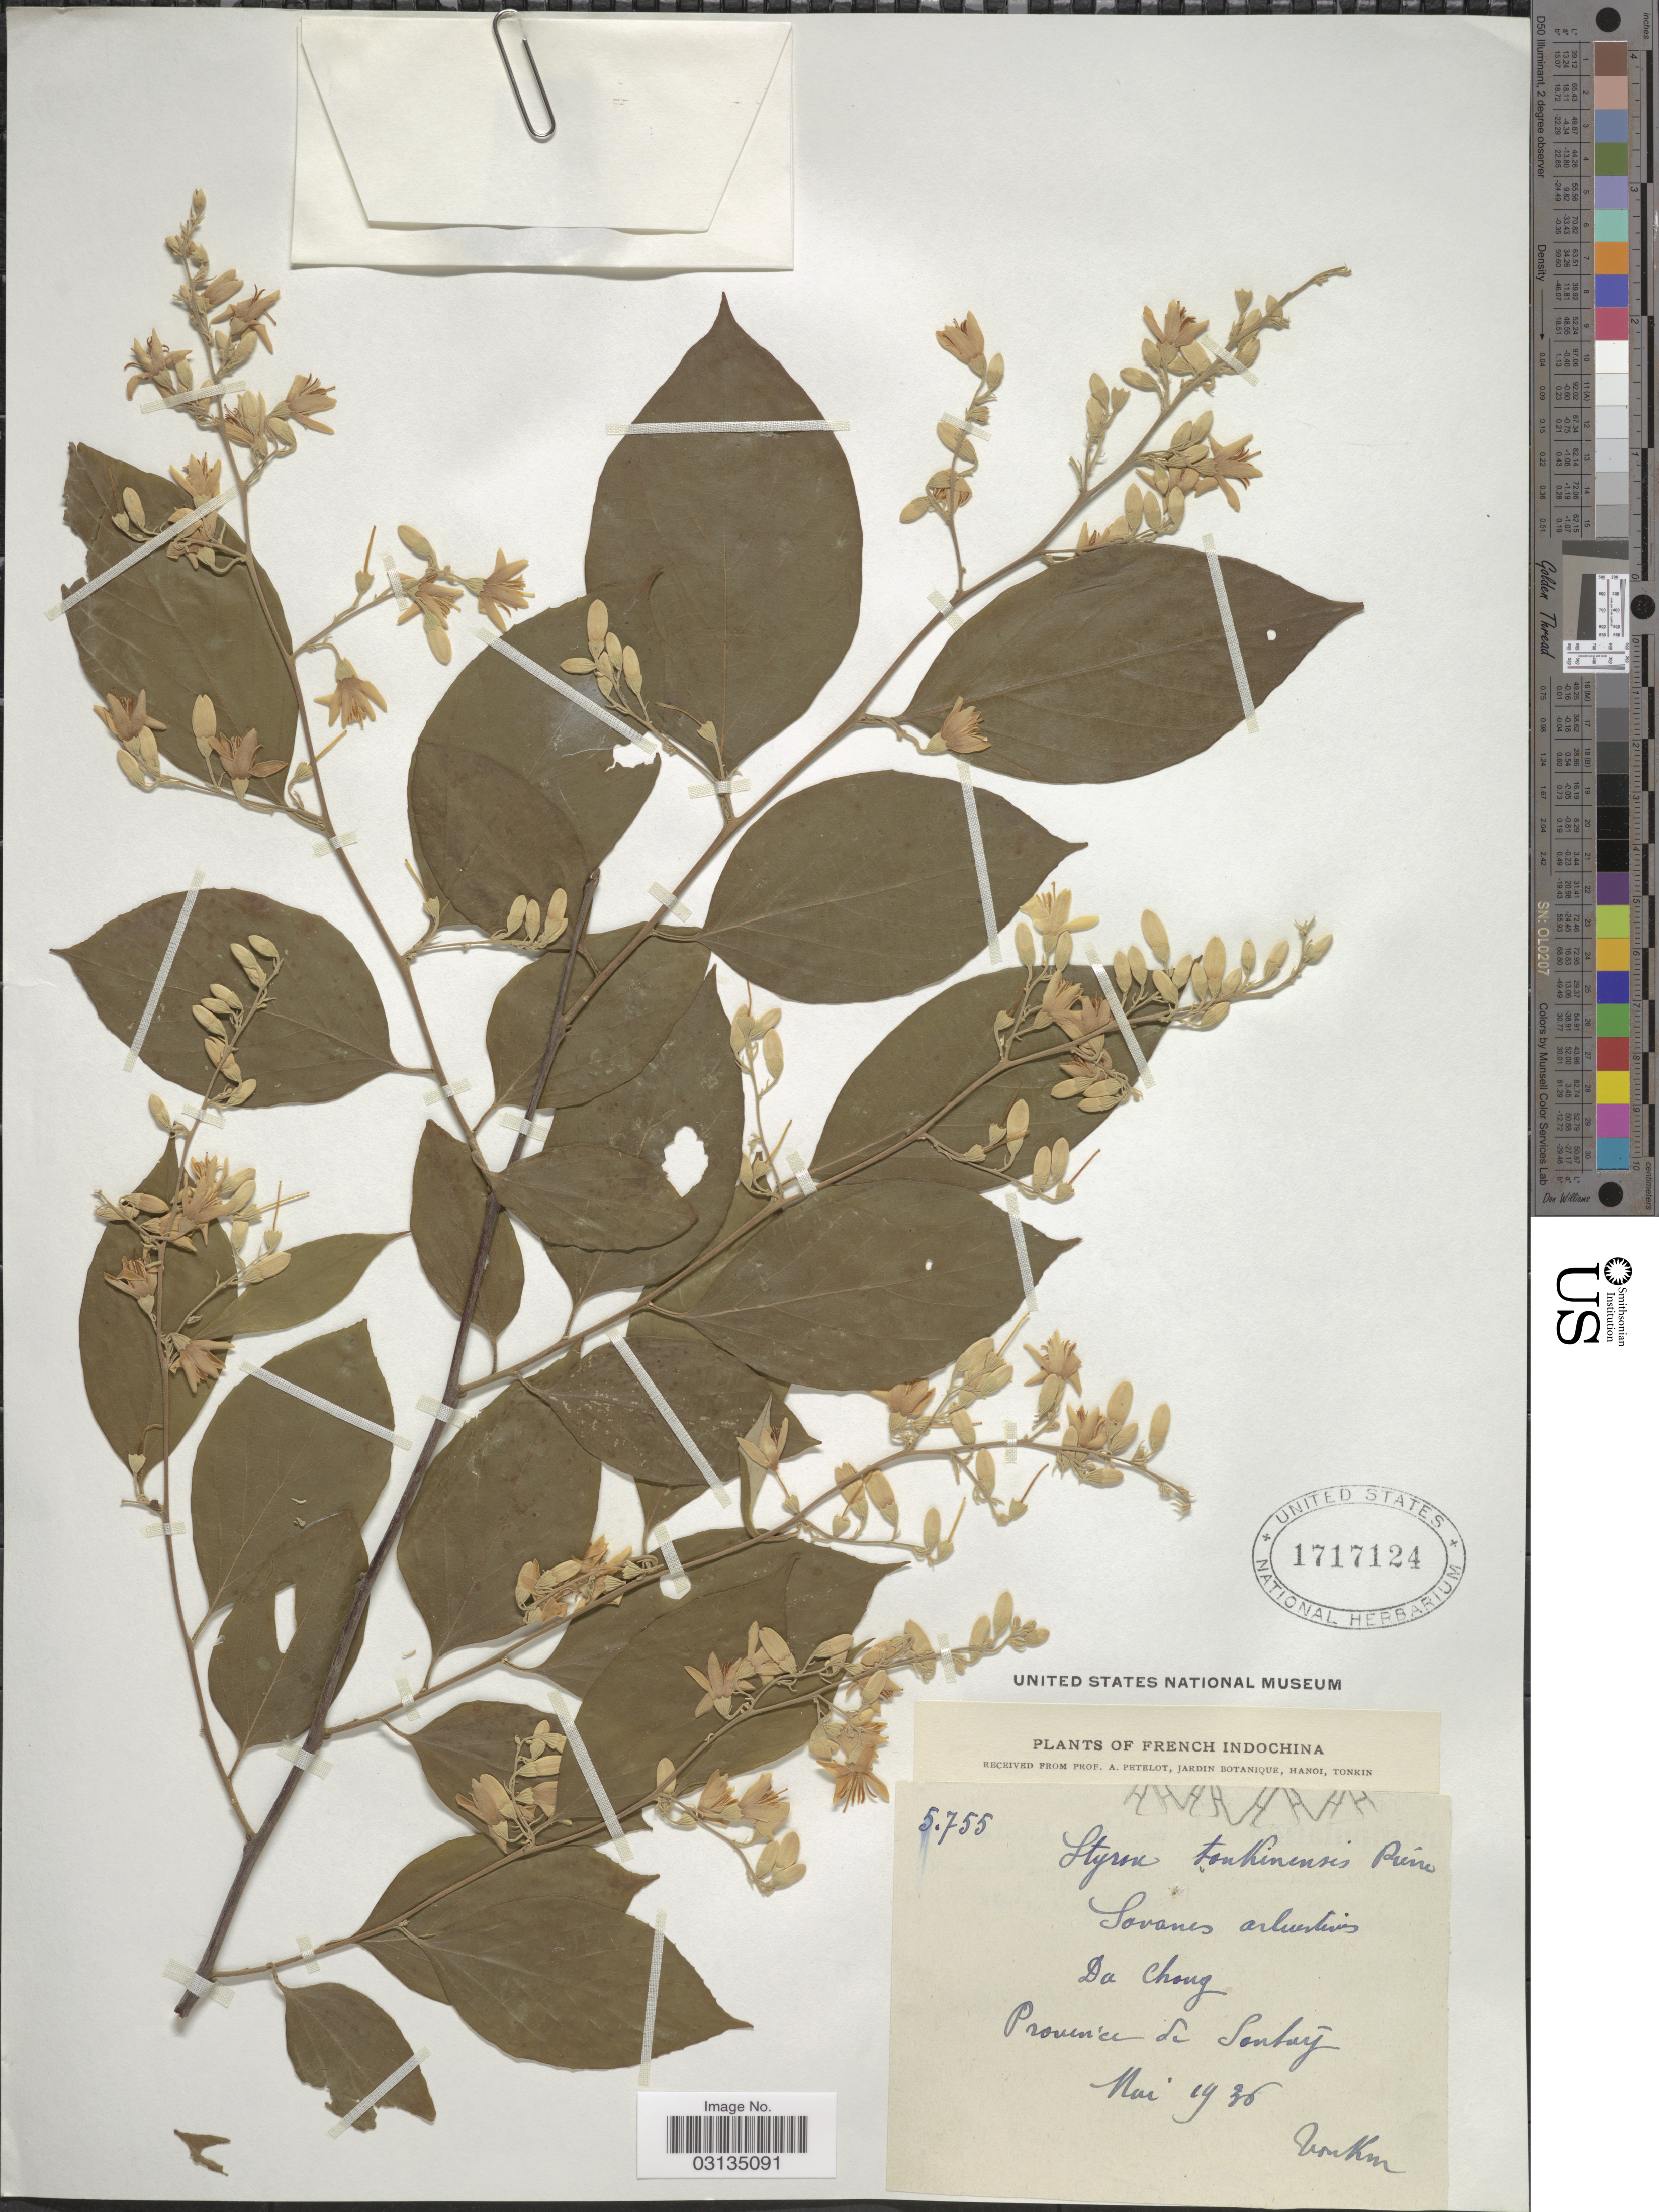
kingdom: Plantae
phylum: Tracheophyta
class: Magnoliopsida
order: Ericales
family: Styracaceae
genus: Styrax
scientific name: Styrax tonkinensis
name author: Craib ex Hartwich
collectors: A. Petelot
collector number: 5755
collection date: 1936-05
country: Vietnam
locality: French Indochina, Da Chong, Province de Sontoy.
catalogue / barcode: US 1717124